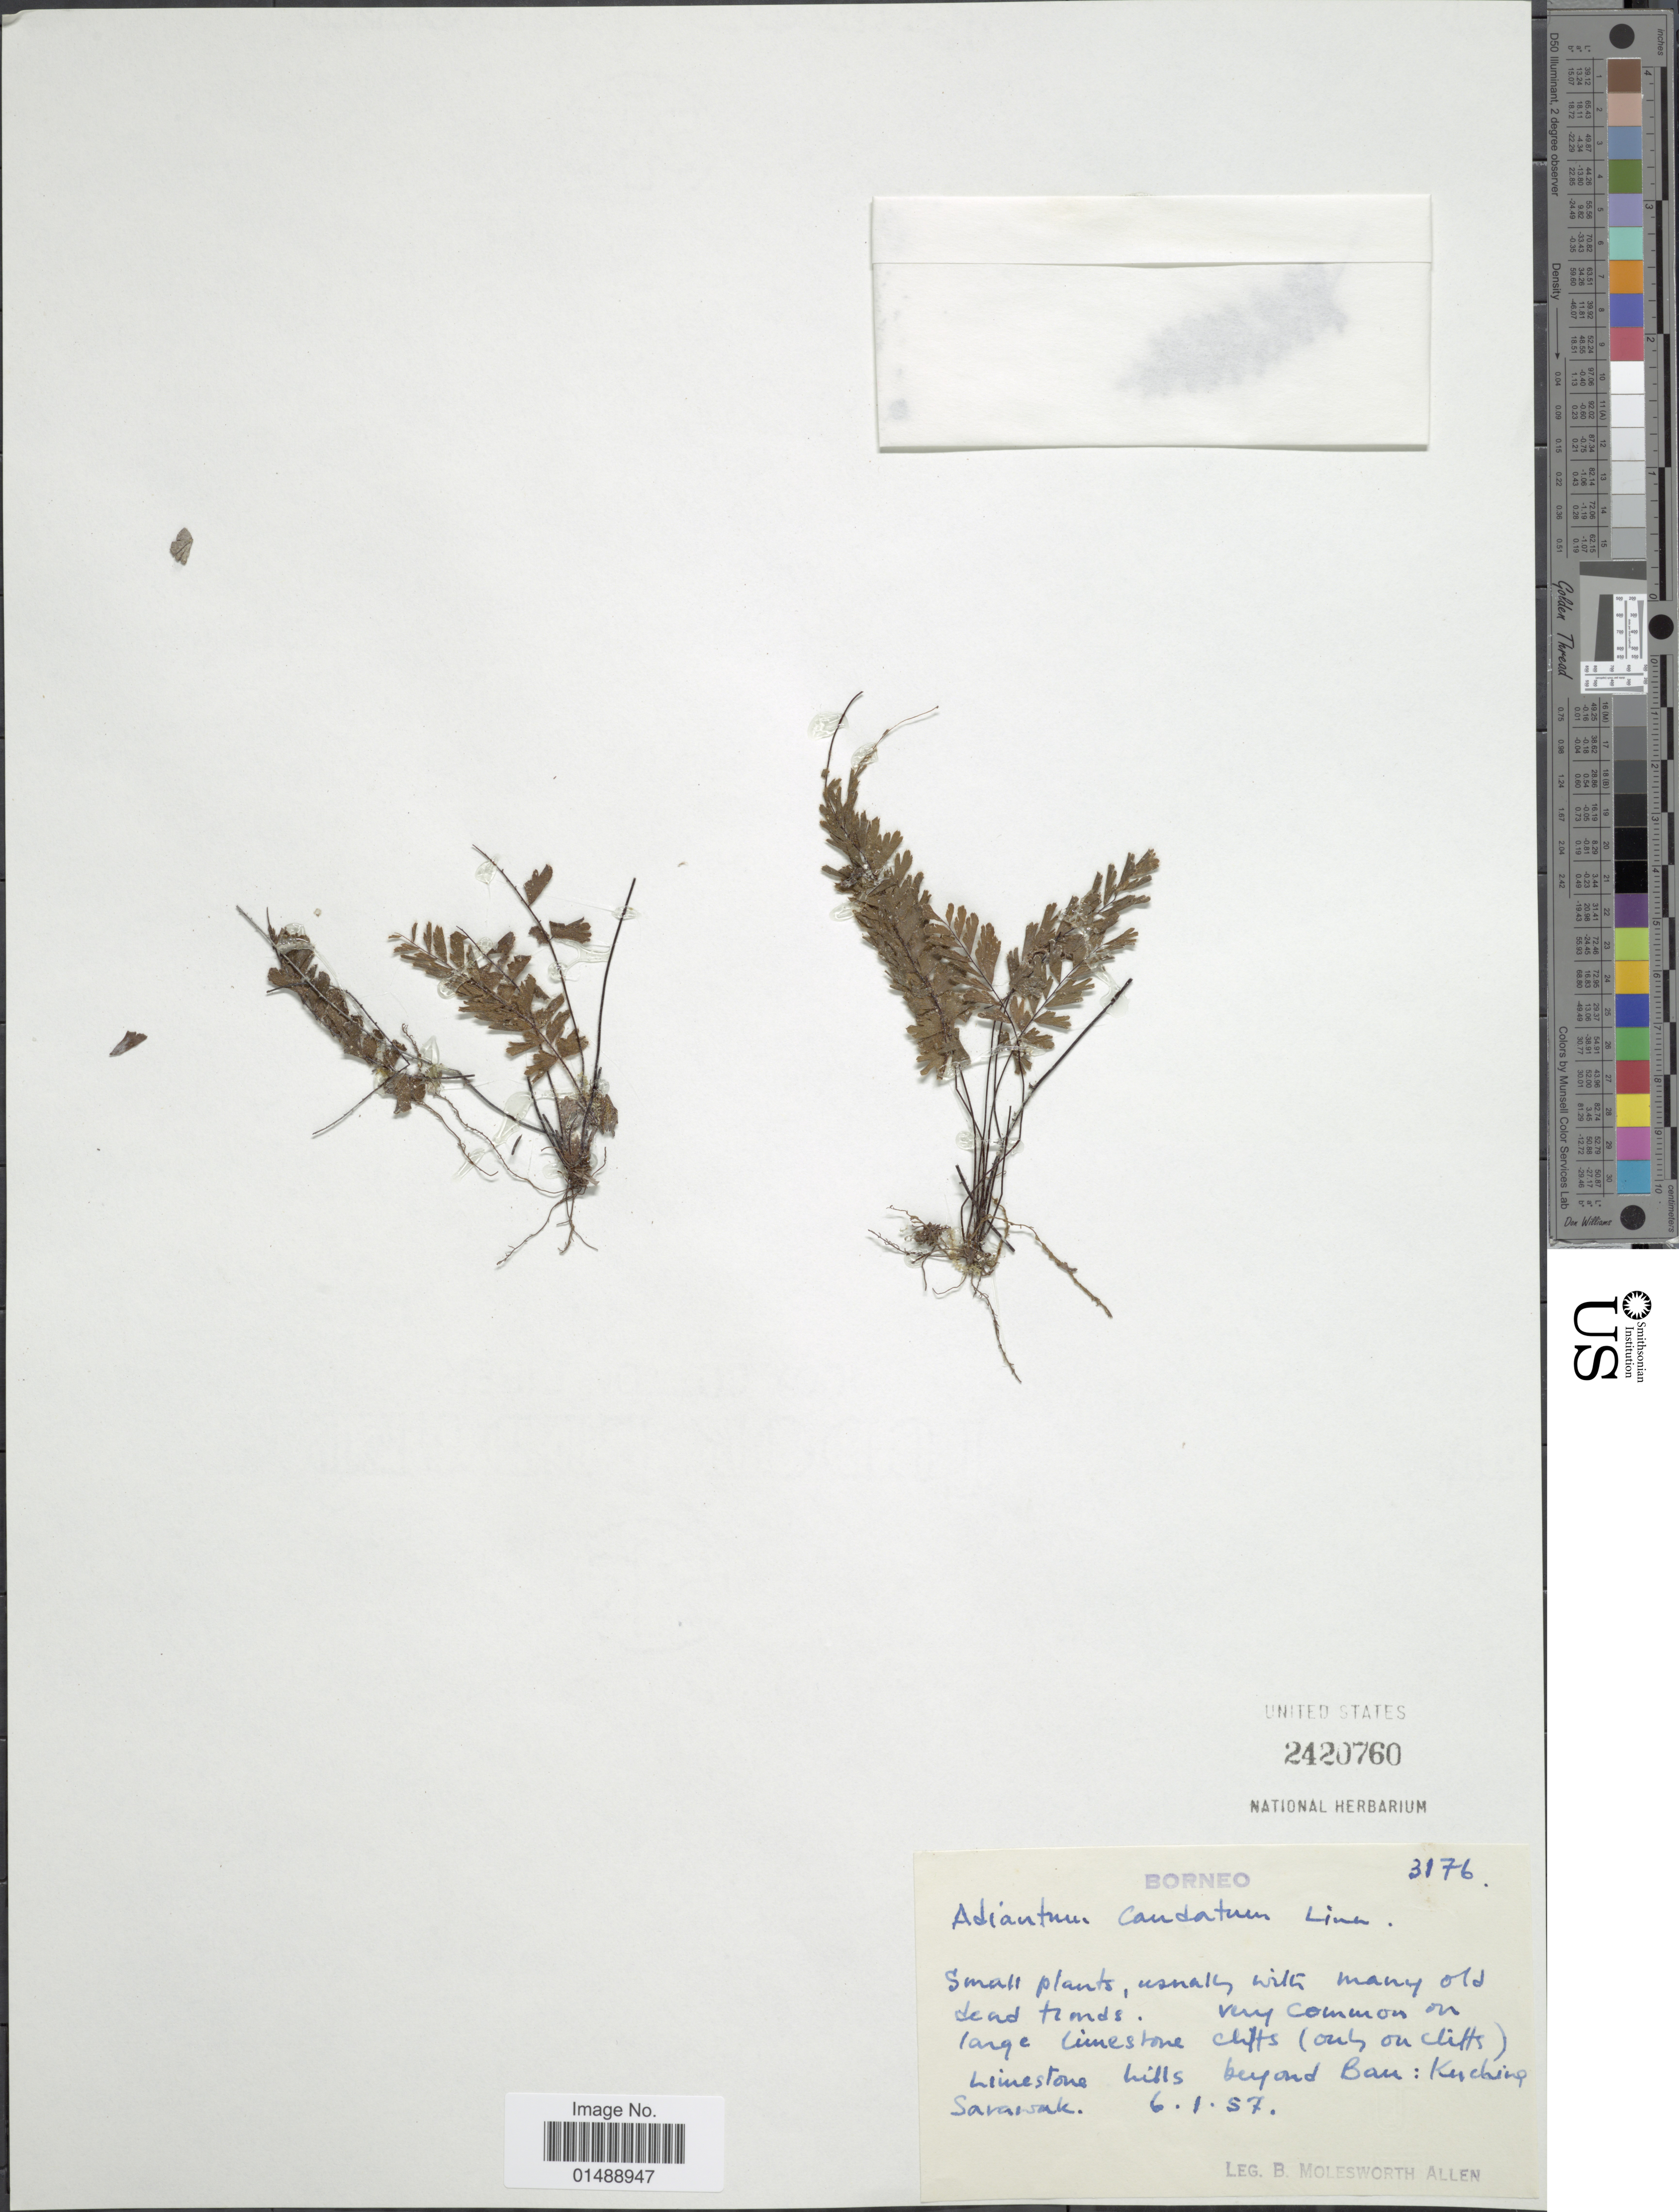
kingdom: Plantae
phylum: Tracheophyta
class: Polypodiopsida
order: Polypodiales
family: Pteridaceae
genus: Adiantum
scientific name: Adiantum caudatum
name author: L.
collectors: B. E. G. Molesworth-Allen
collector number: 3176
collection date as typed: Transcribed d/m/y: 6/1/57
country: Malaysia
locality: Borneo, Limestone Hills beyond Bau: Kuching Sarawak.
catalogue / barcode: US 2420760